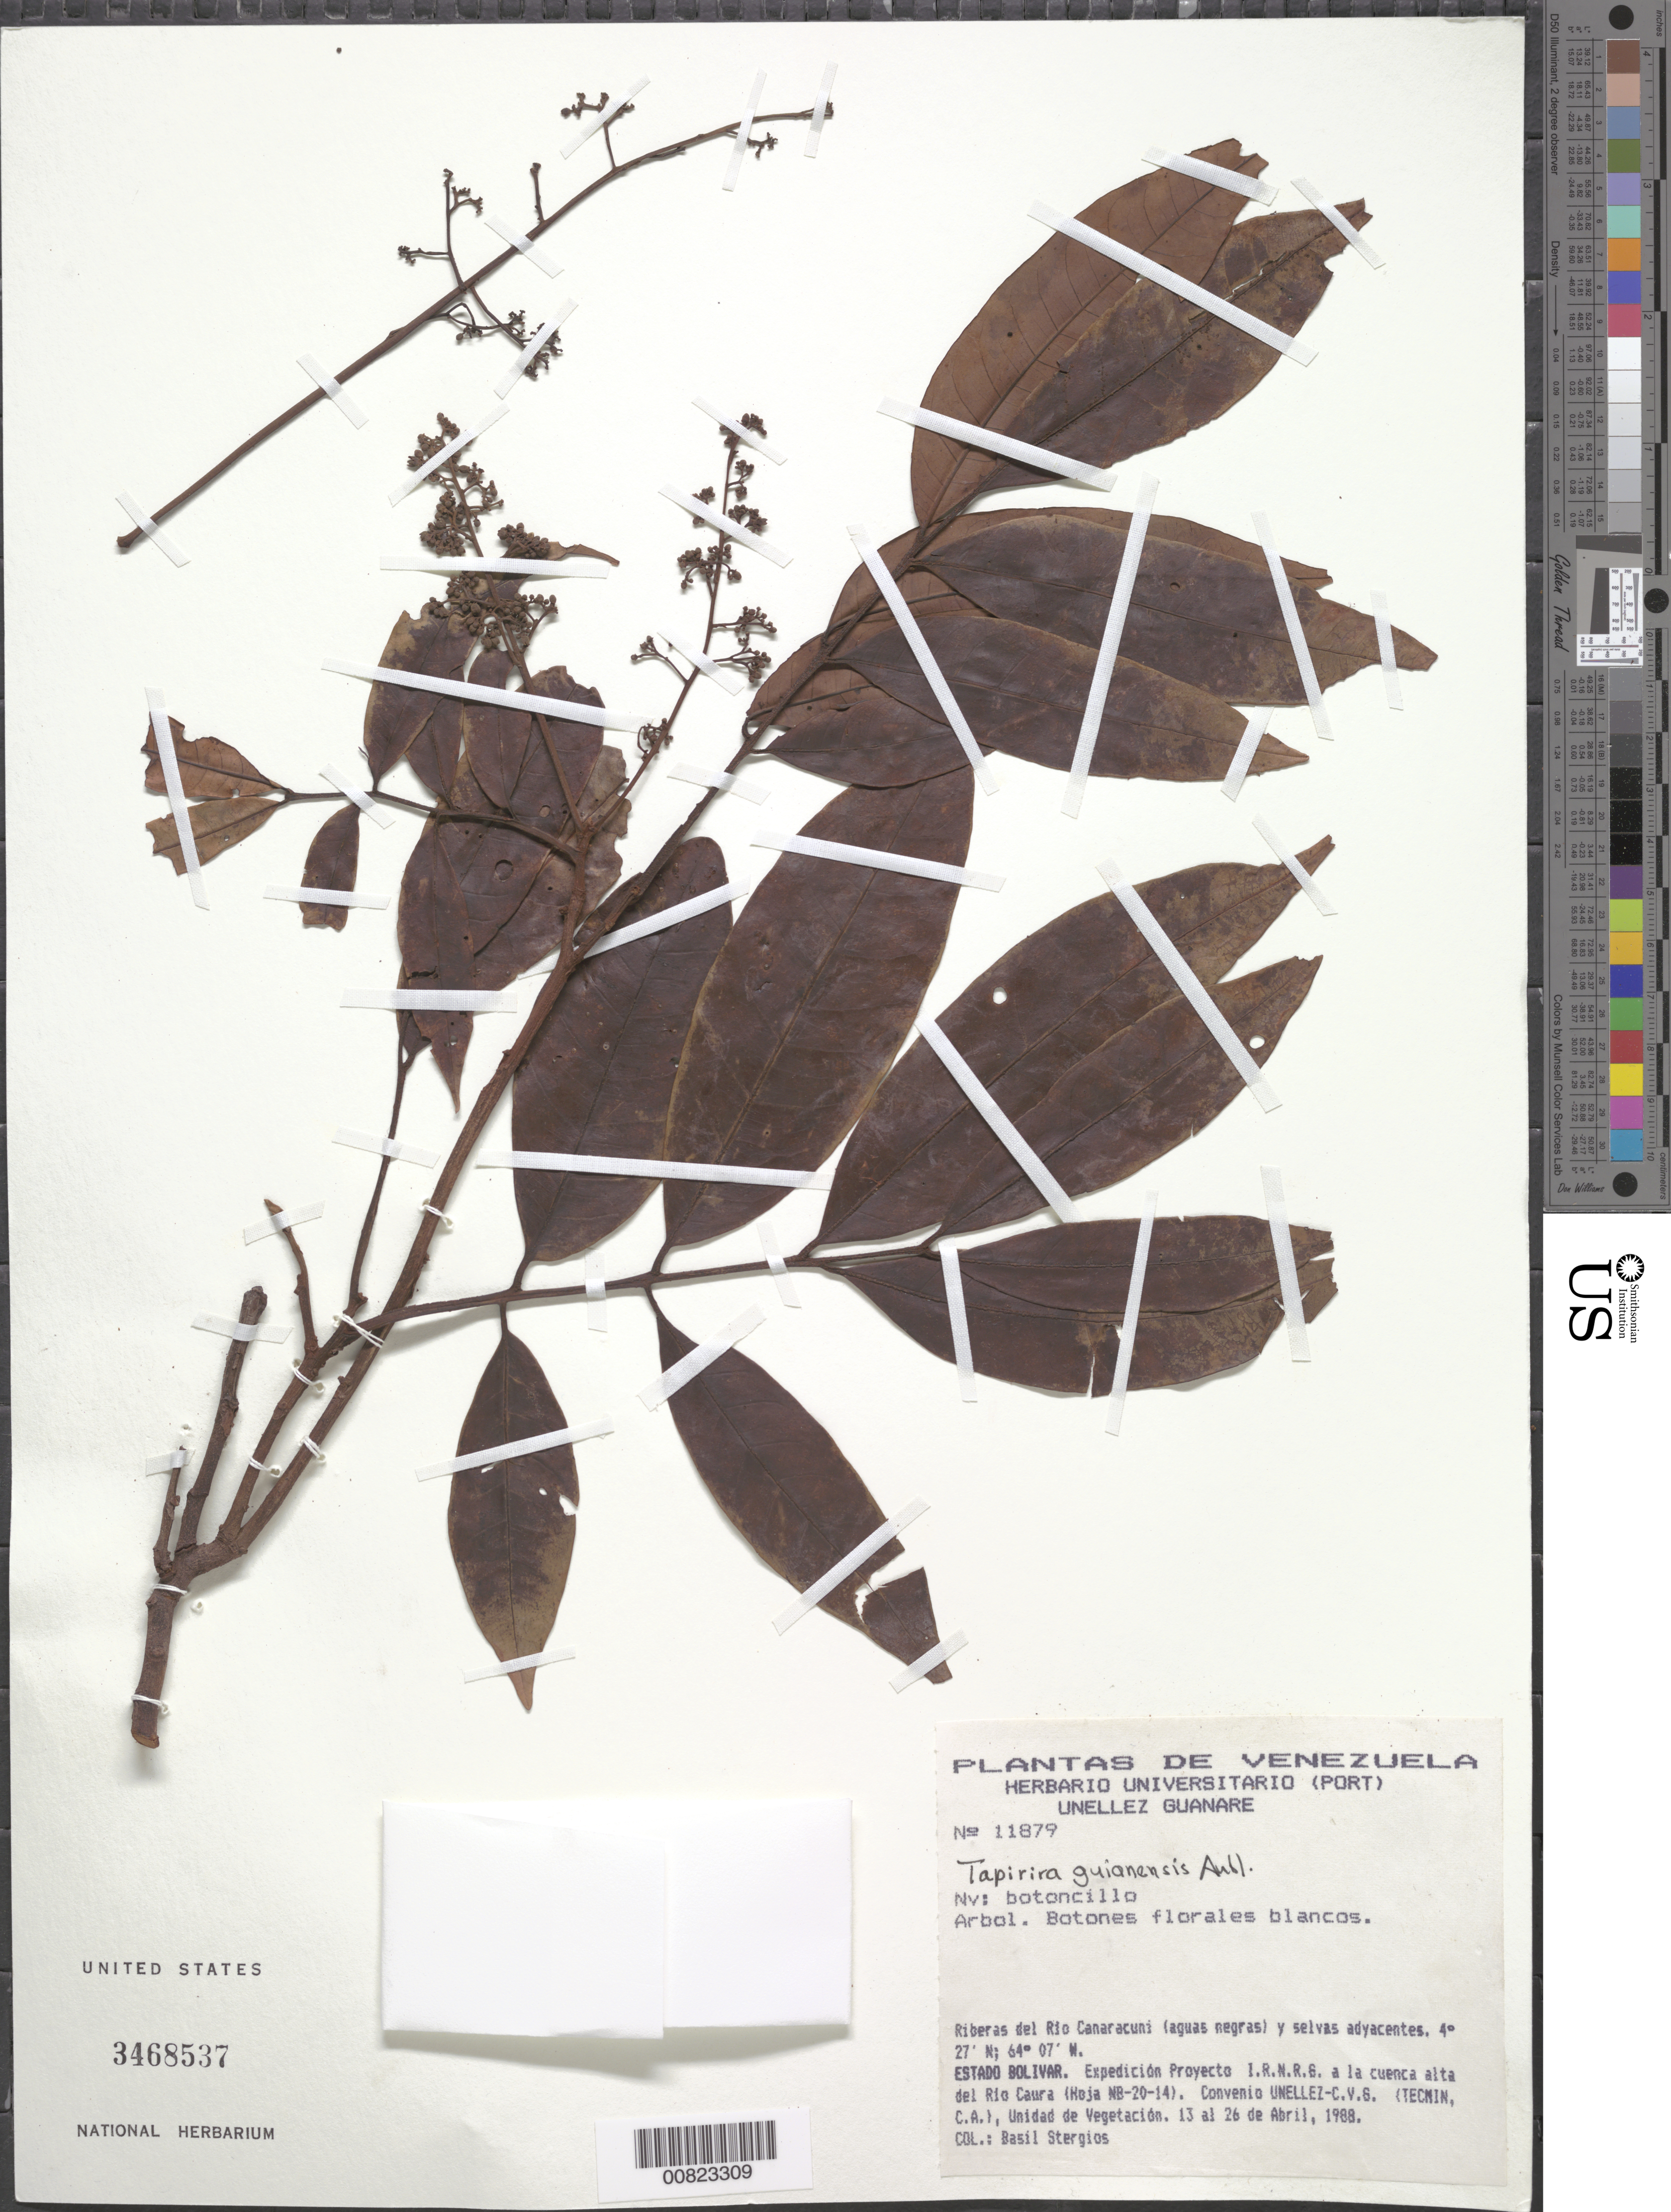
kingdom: Plantae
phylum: Tracheophyta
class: Magnoliopsida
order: Sapindales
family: Meliaceae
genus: Trichilia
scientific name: Trichilia sp.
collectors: B. G. Stergios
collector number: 11879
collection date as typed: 13-Apr-88 to 26-Apr-88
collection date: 1988-04-13/1988-04-26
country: Venezuela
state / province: Bolívar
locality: Río Canaracuni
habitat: Riberas del río (aguas negras) y selvas adyacentes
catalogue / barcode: US 3468537